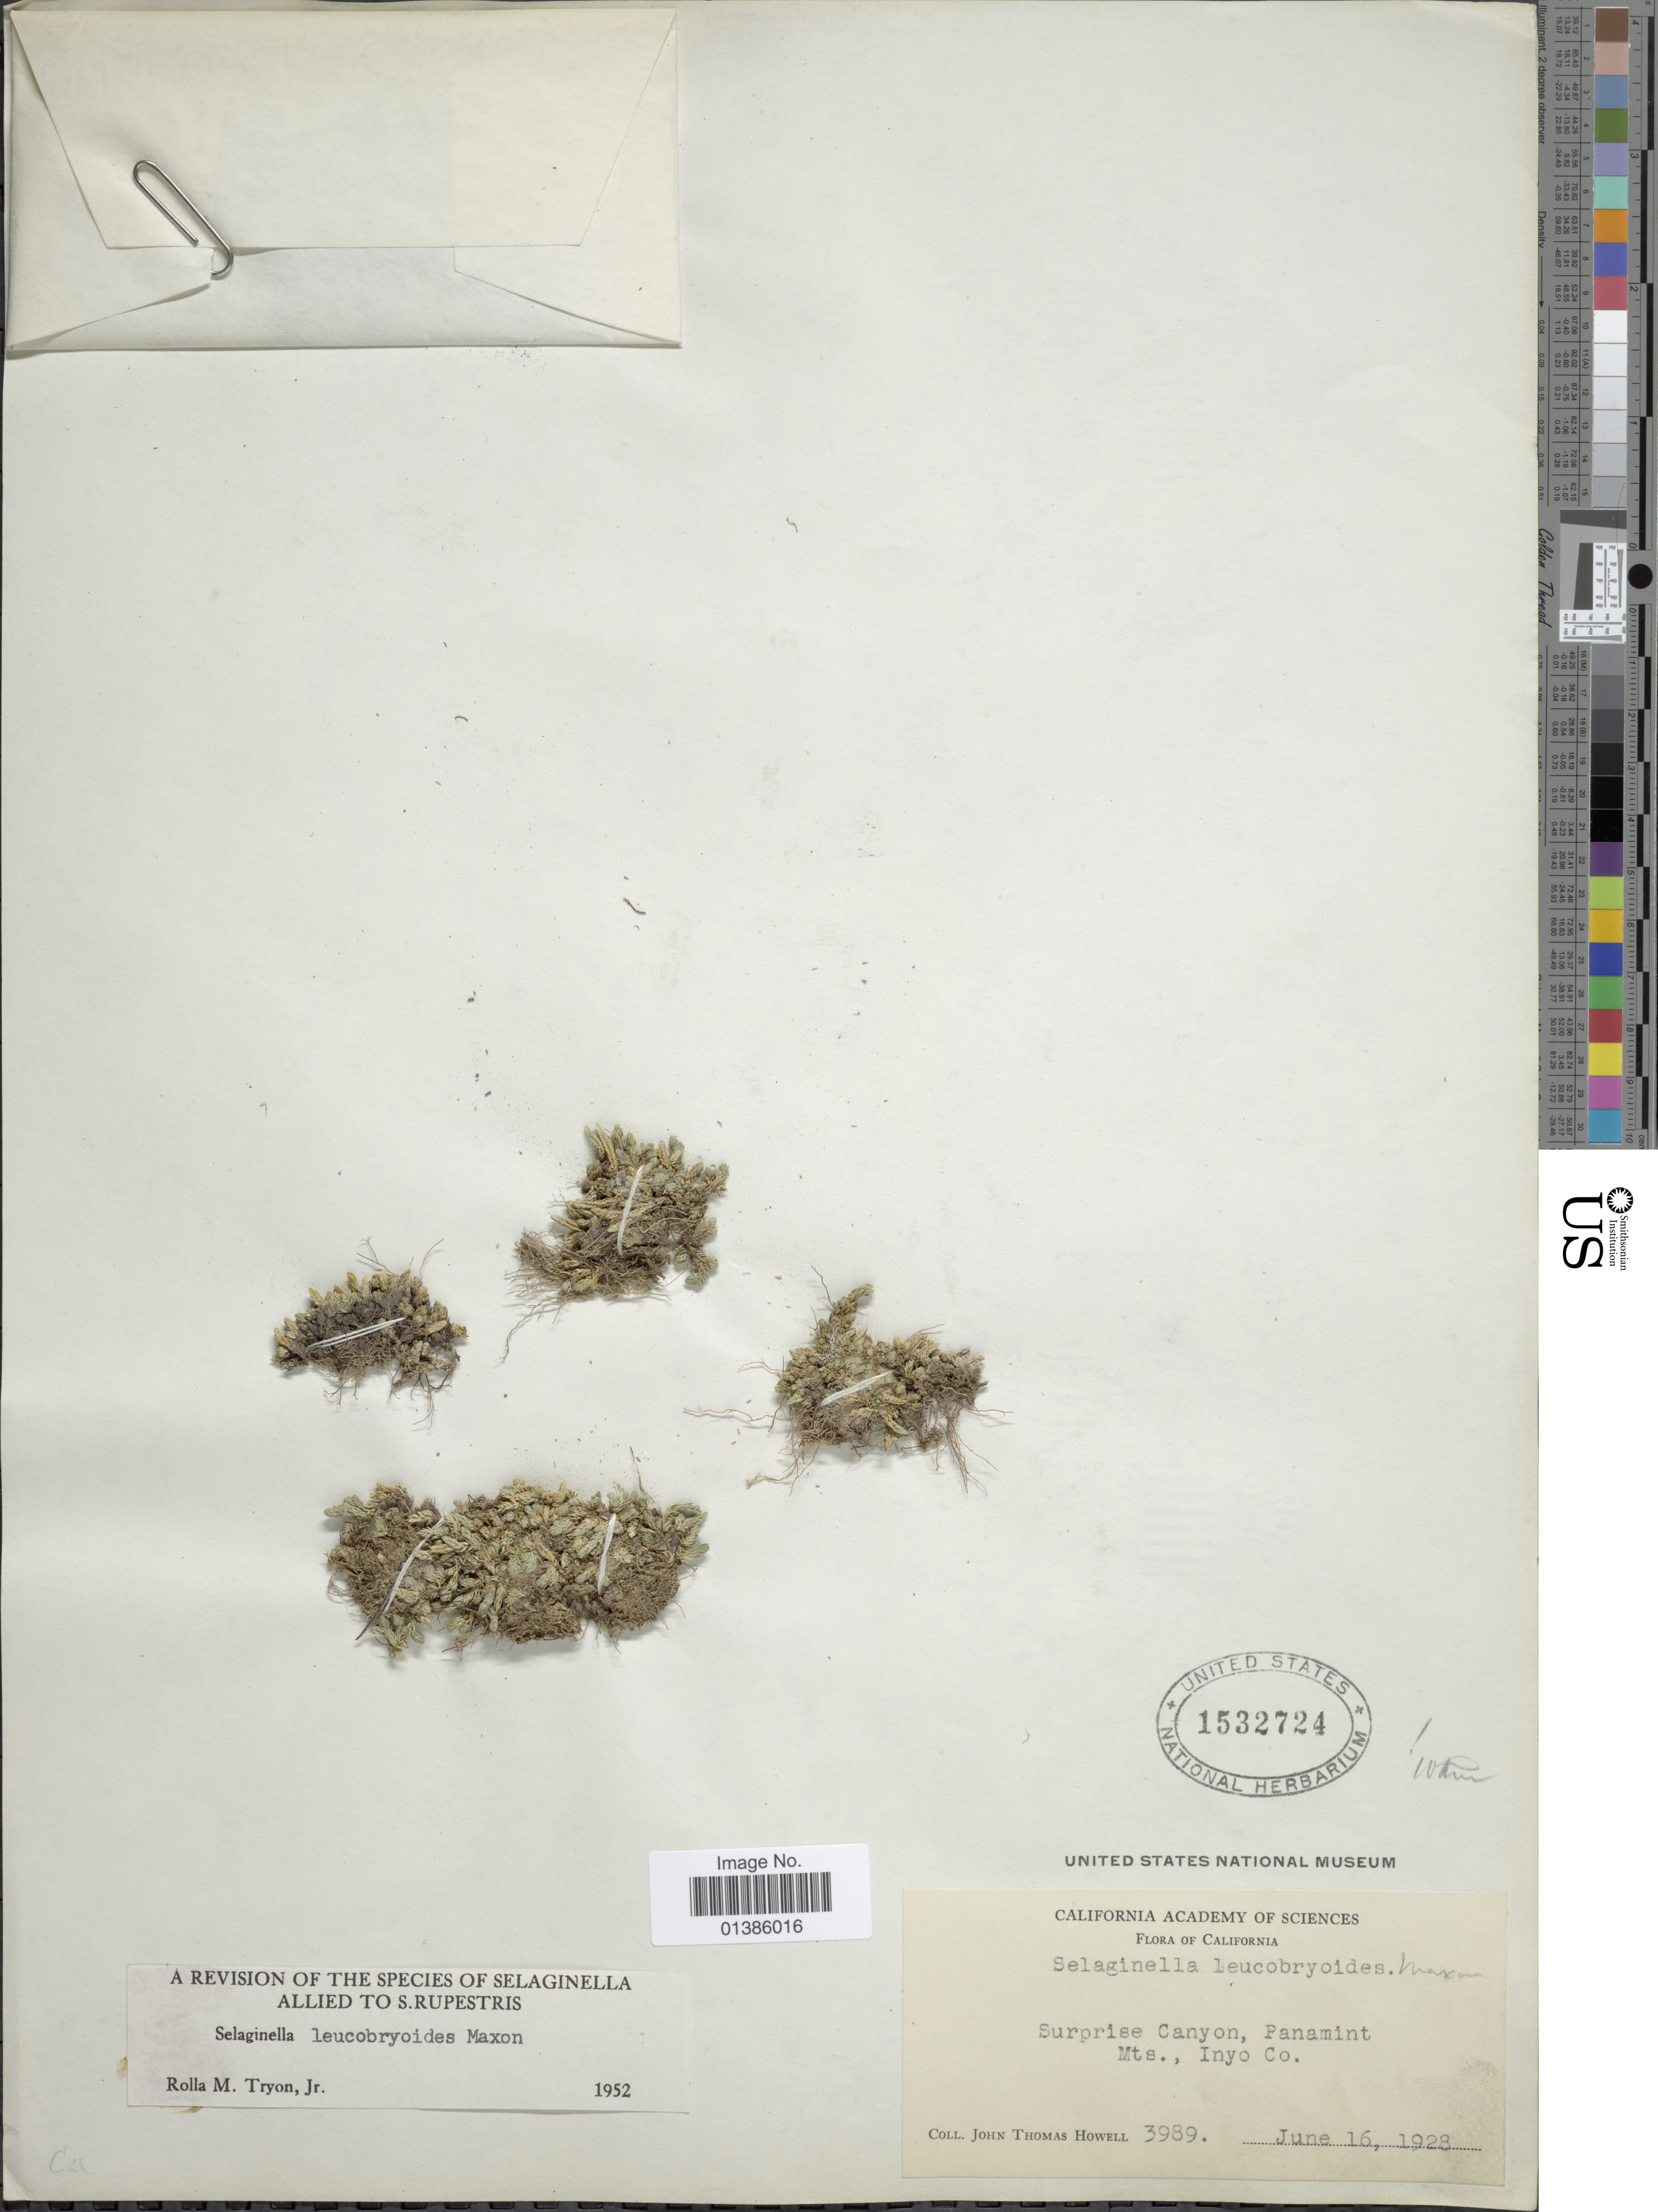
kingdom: Plantae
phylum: Tracheophyta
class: Lycopodiopsida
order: Selaginellales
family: Selaginellaceae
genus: Selaginella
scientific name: Selaginella leucobryoides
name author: Maxon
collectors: J. T. Howell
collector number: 3989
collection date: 1928-06-16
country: United States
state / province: California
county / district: Inyo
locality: Surprise Canyon, Panamint Mts., Inyo Co.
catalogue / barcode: US 1532724